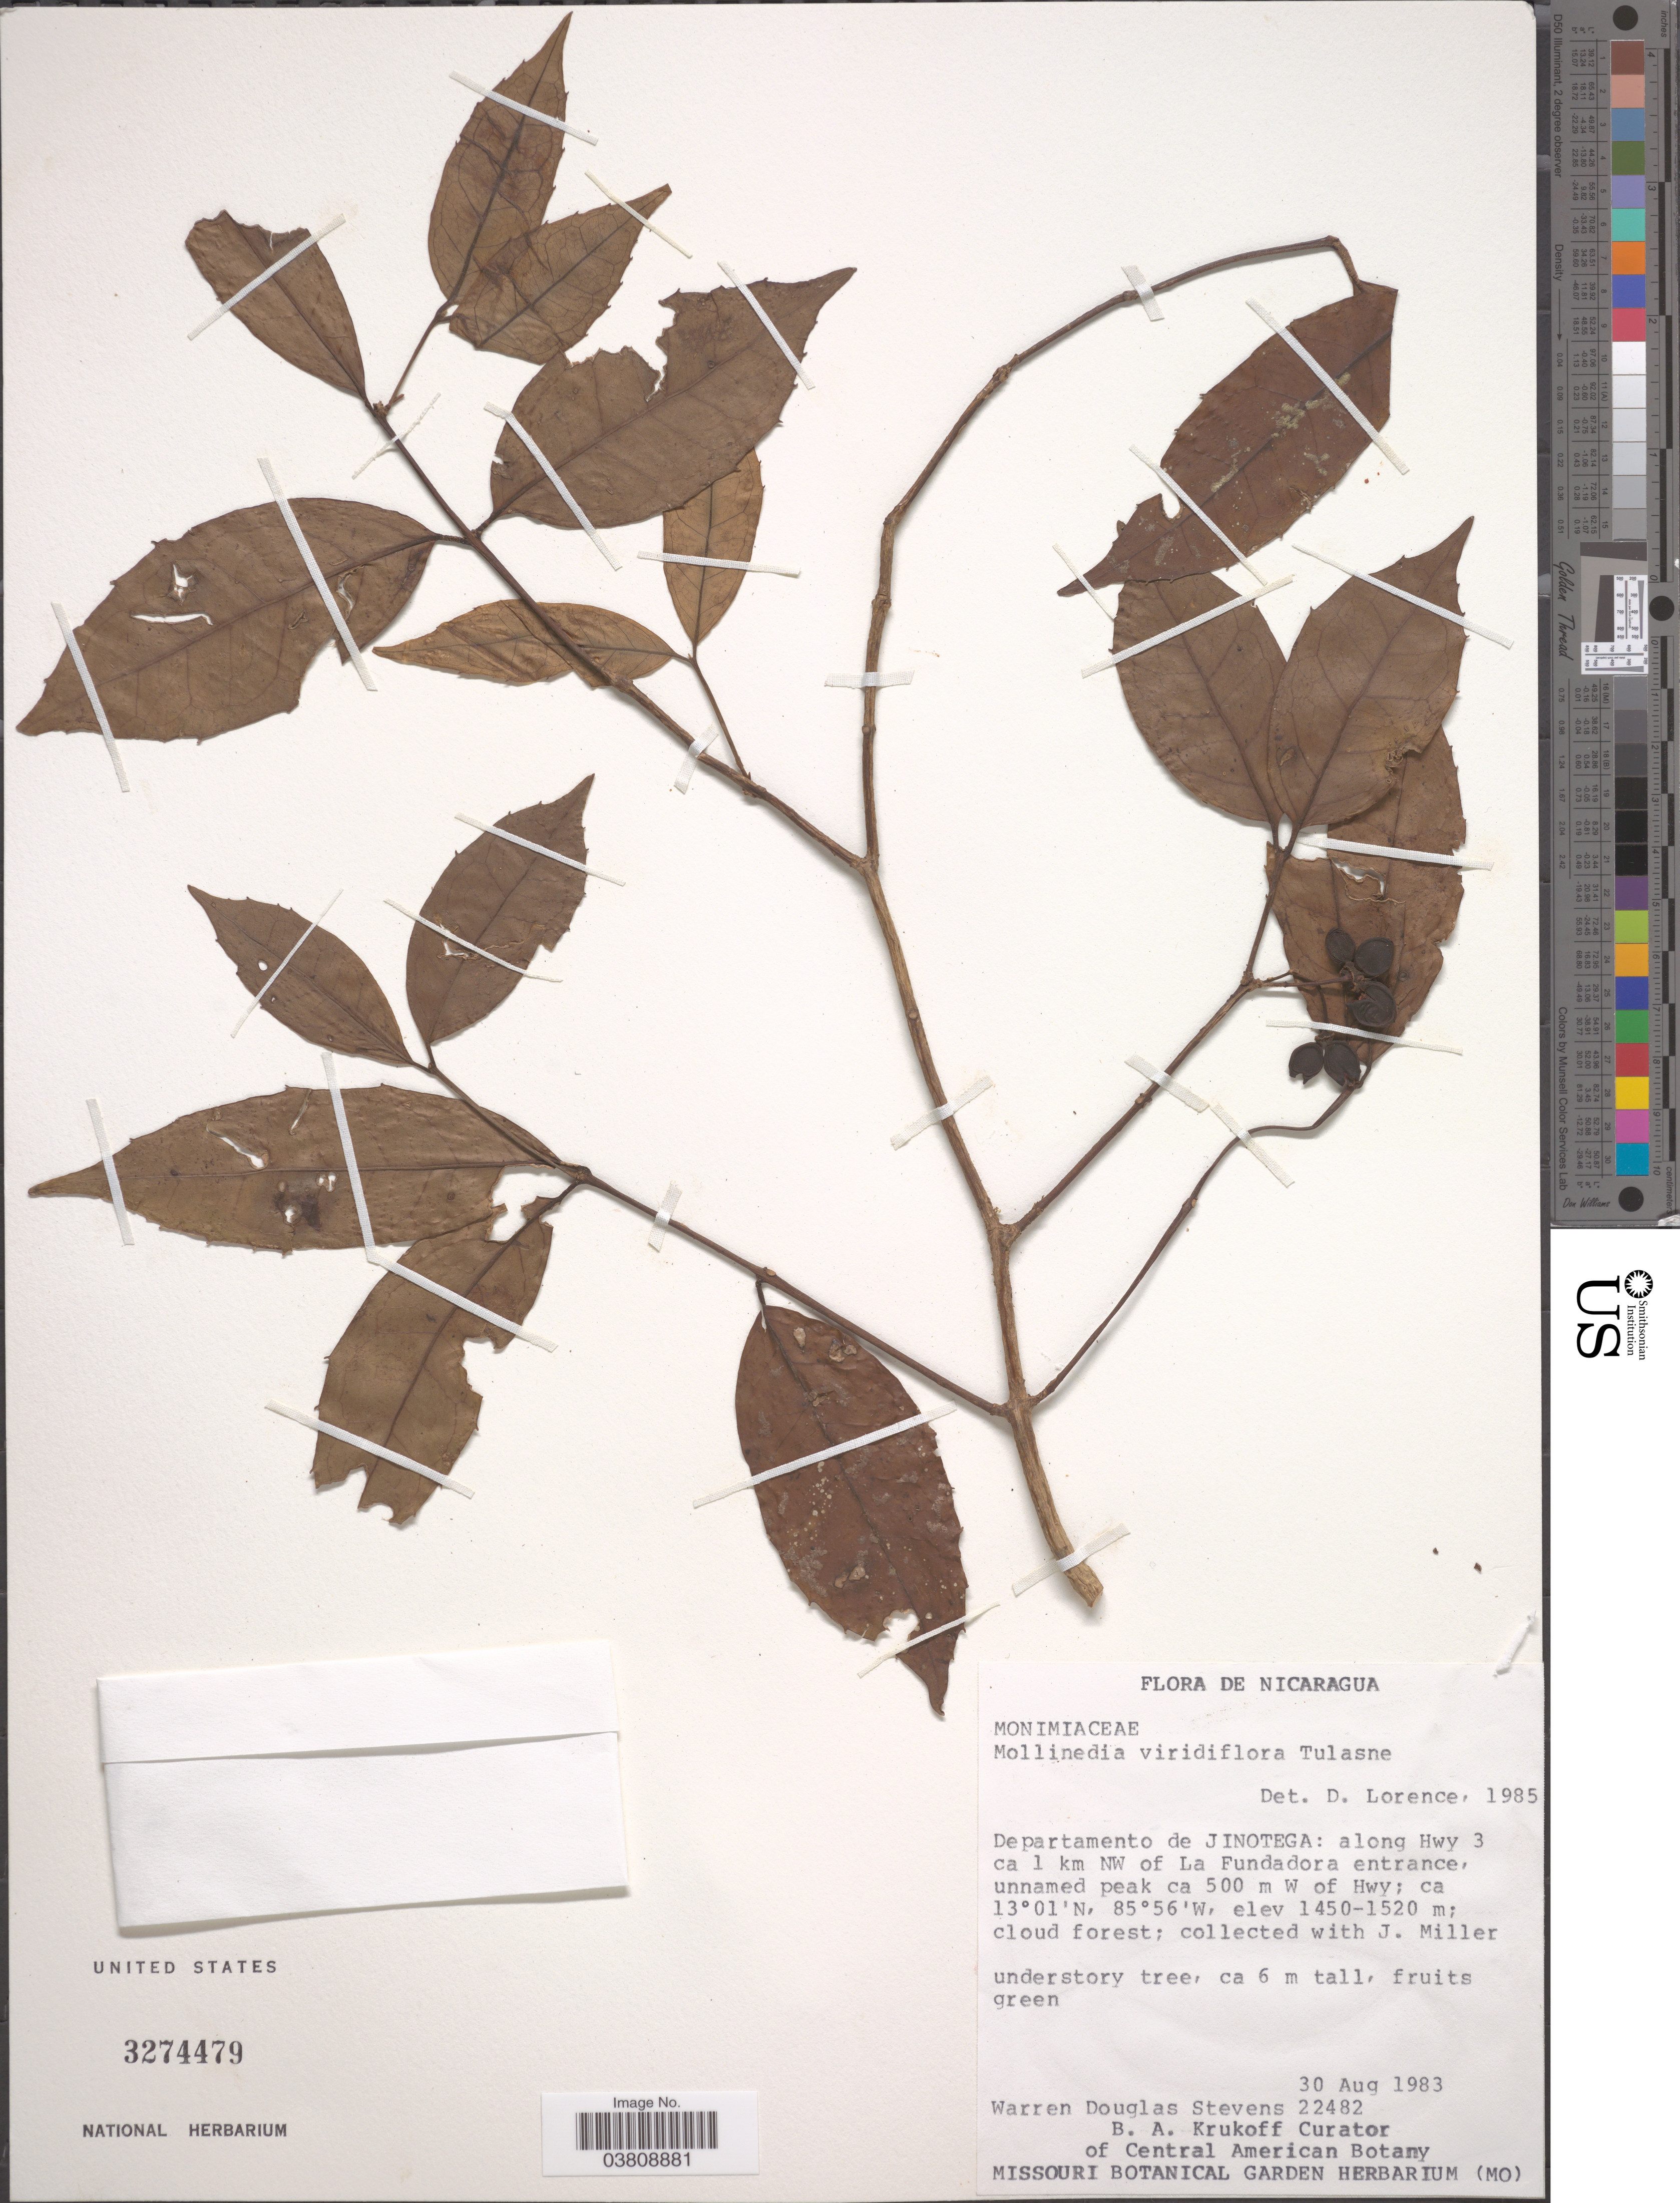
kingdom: Plantae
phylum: Tracheophyta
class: Magnoliopsida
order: Laurales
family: Monimiaceae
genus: Mollinedia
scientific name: Mollinedia viridiflora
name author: Tul.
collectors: W. D. Stevens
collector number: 22482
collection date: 1983-08-30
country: Nicaragua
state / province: Jinotega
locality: Departamento de Jinotega: along Hwy 3 ca 1 km NW of La Fundadora entrance, unnamed peak ca 500 m W of Hwy.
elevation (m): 1450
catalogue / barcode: US 3274479